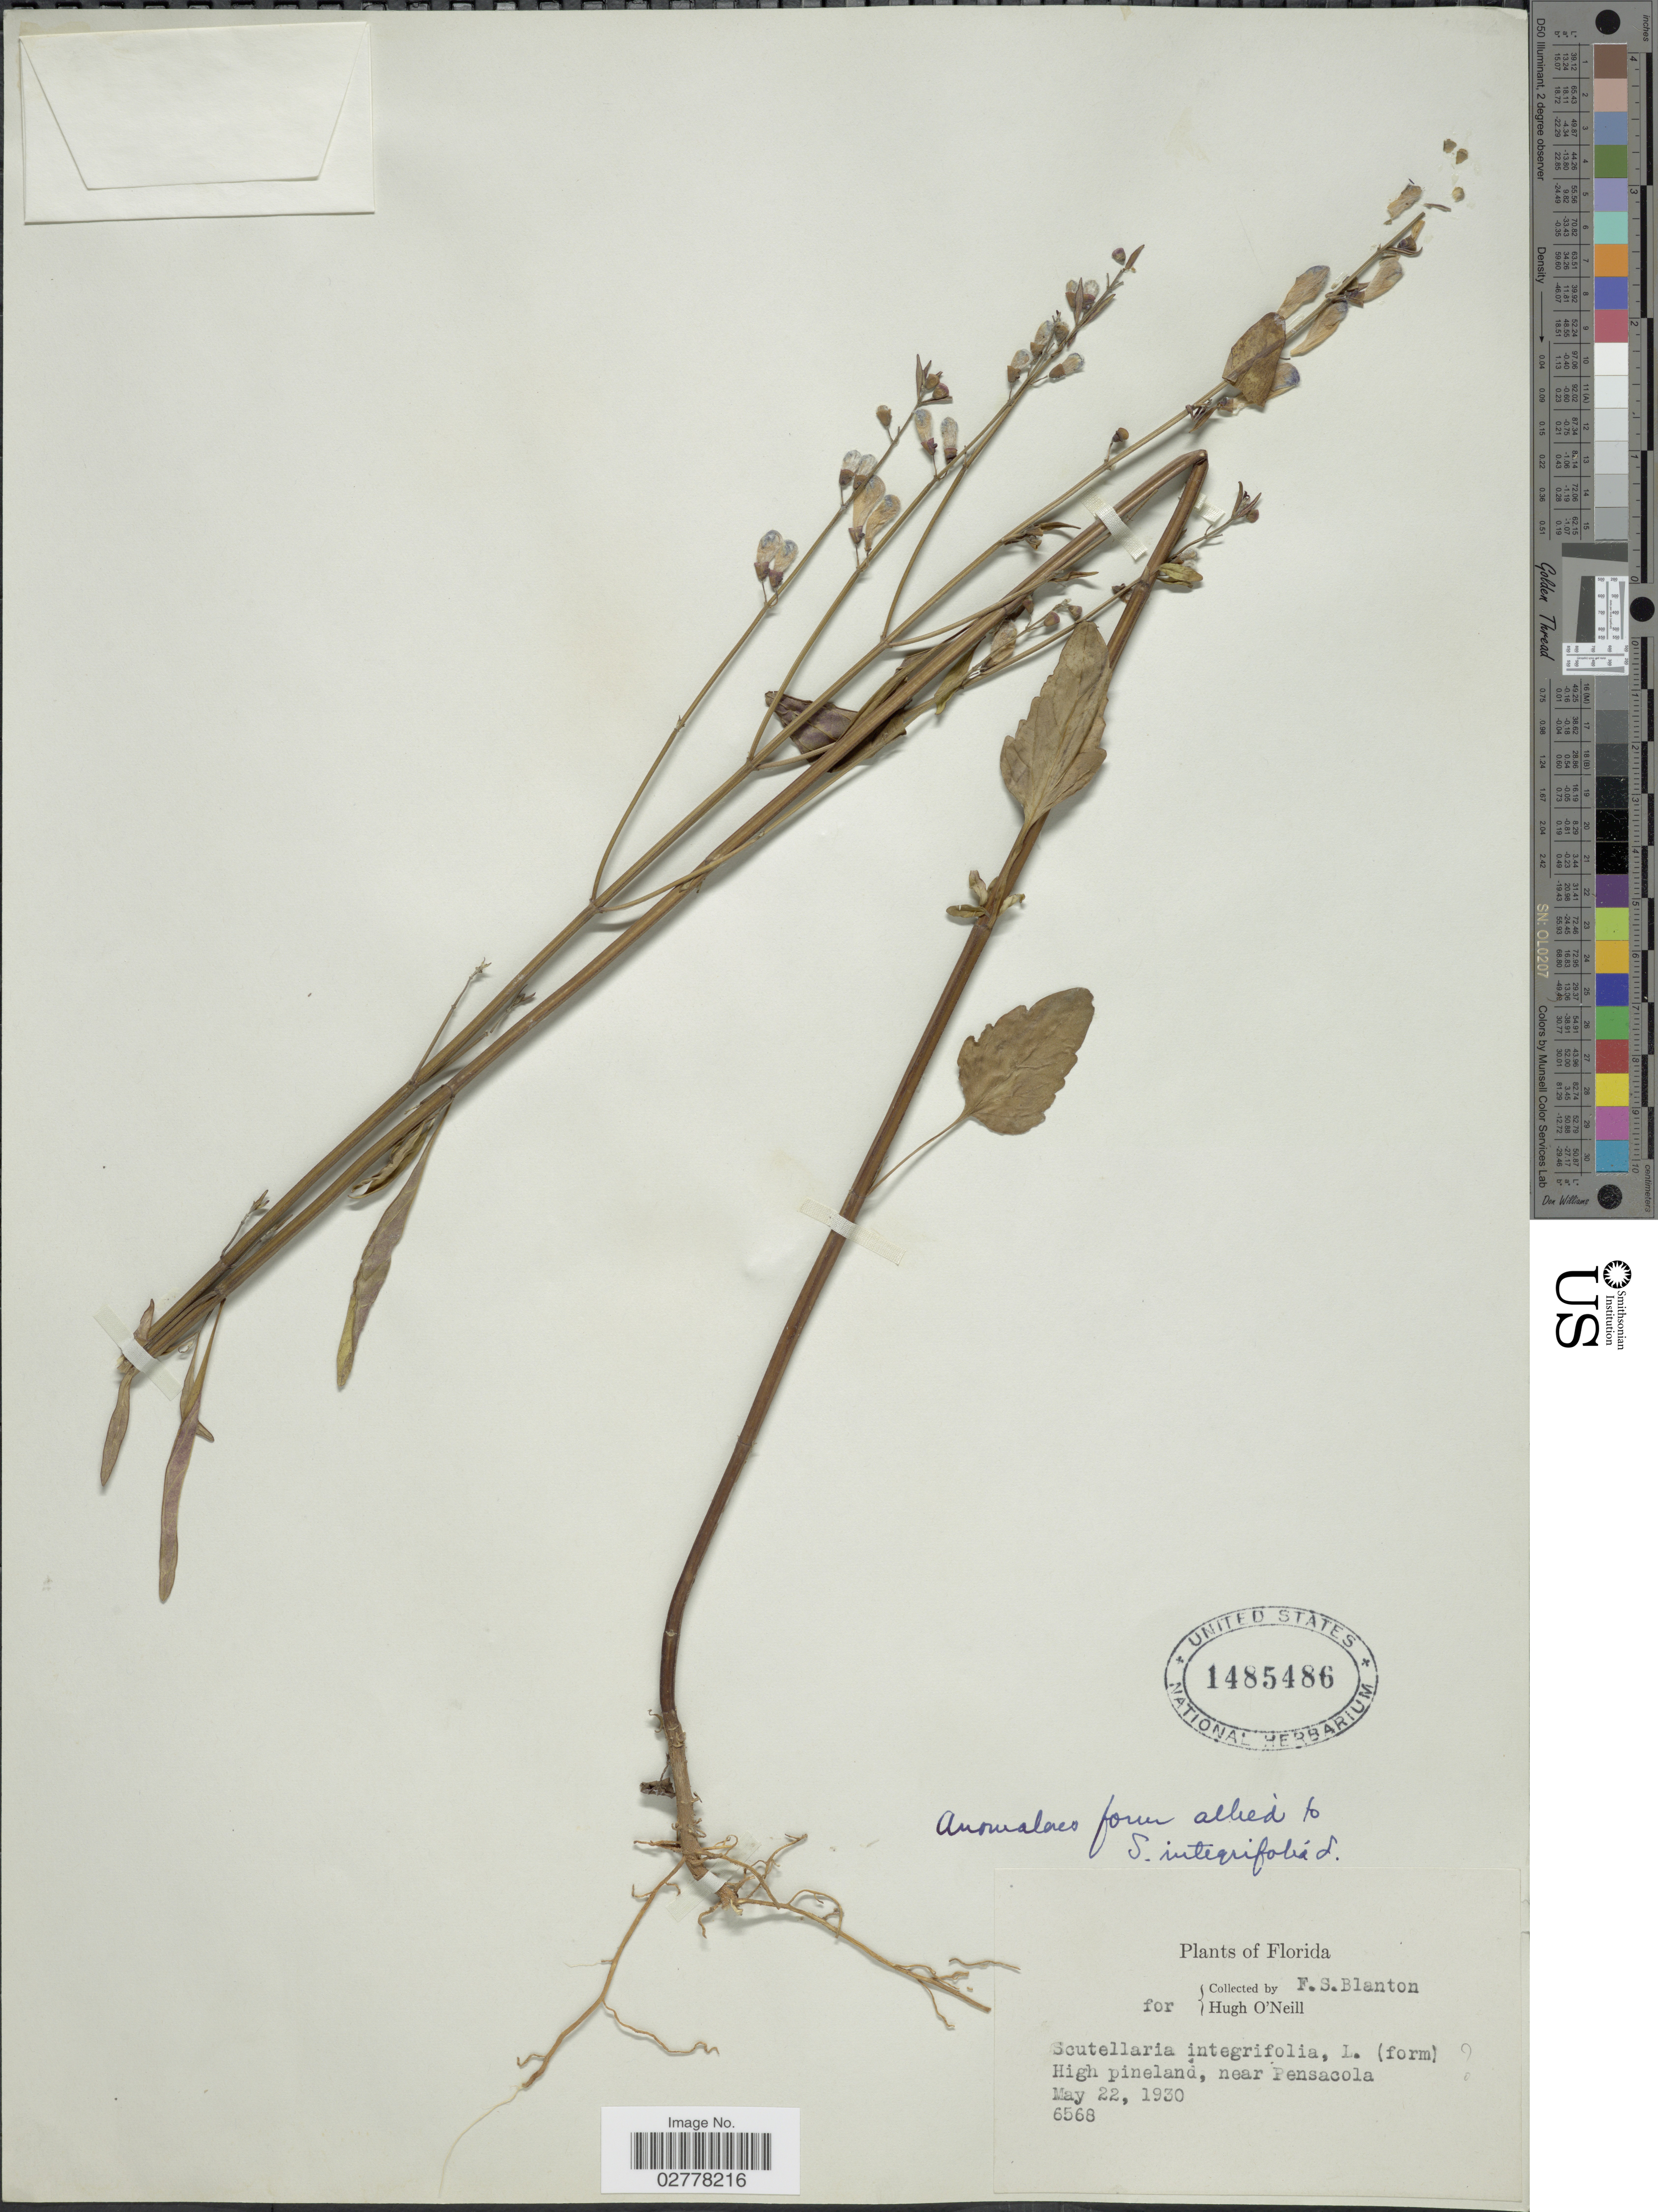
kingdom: Plantae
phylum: Tracheophyta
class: Magnoliopsida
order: Lamiales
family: Lamiaceae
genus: Scutellaria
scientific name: Scutellaria integrifolia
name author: L.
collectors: F. S. Blanton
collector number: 6568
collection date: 1930-05-22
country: United States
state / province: Florida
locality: High pineland, near Pensacola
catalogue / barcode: US 1485486